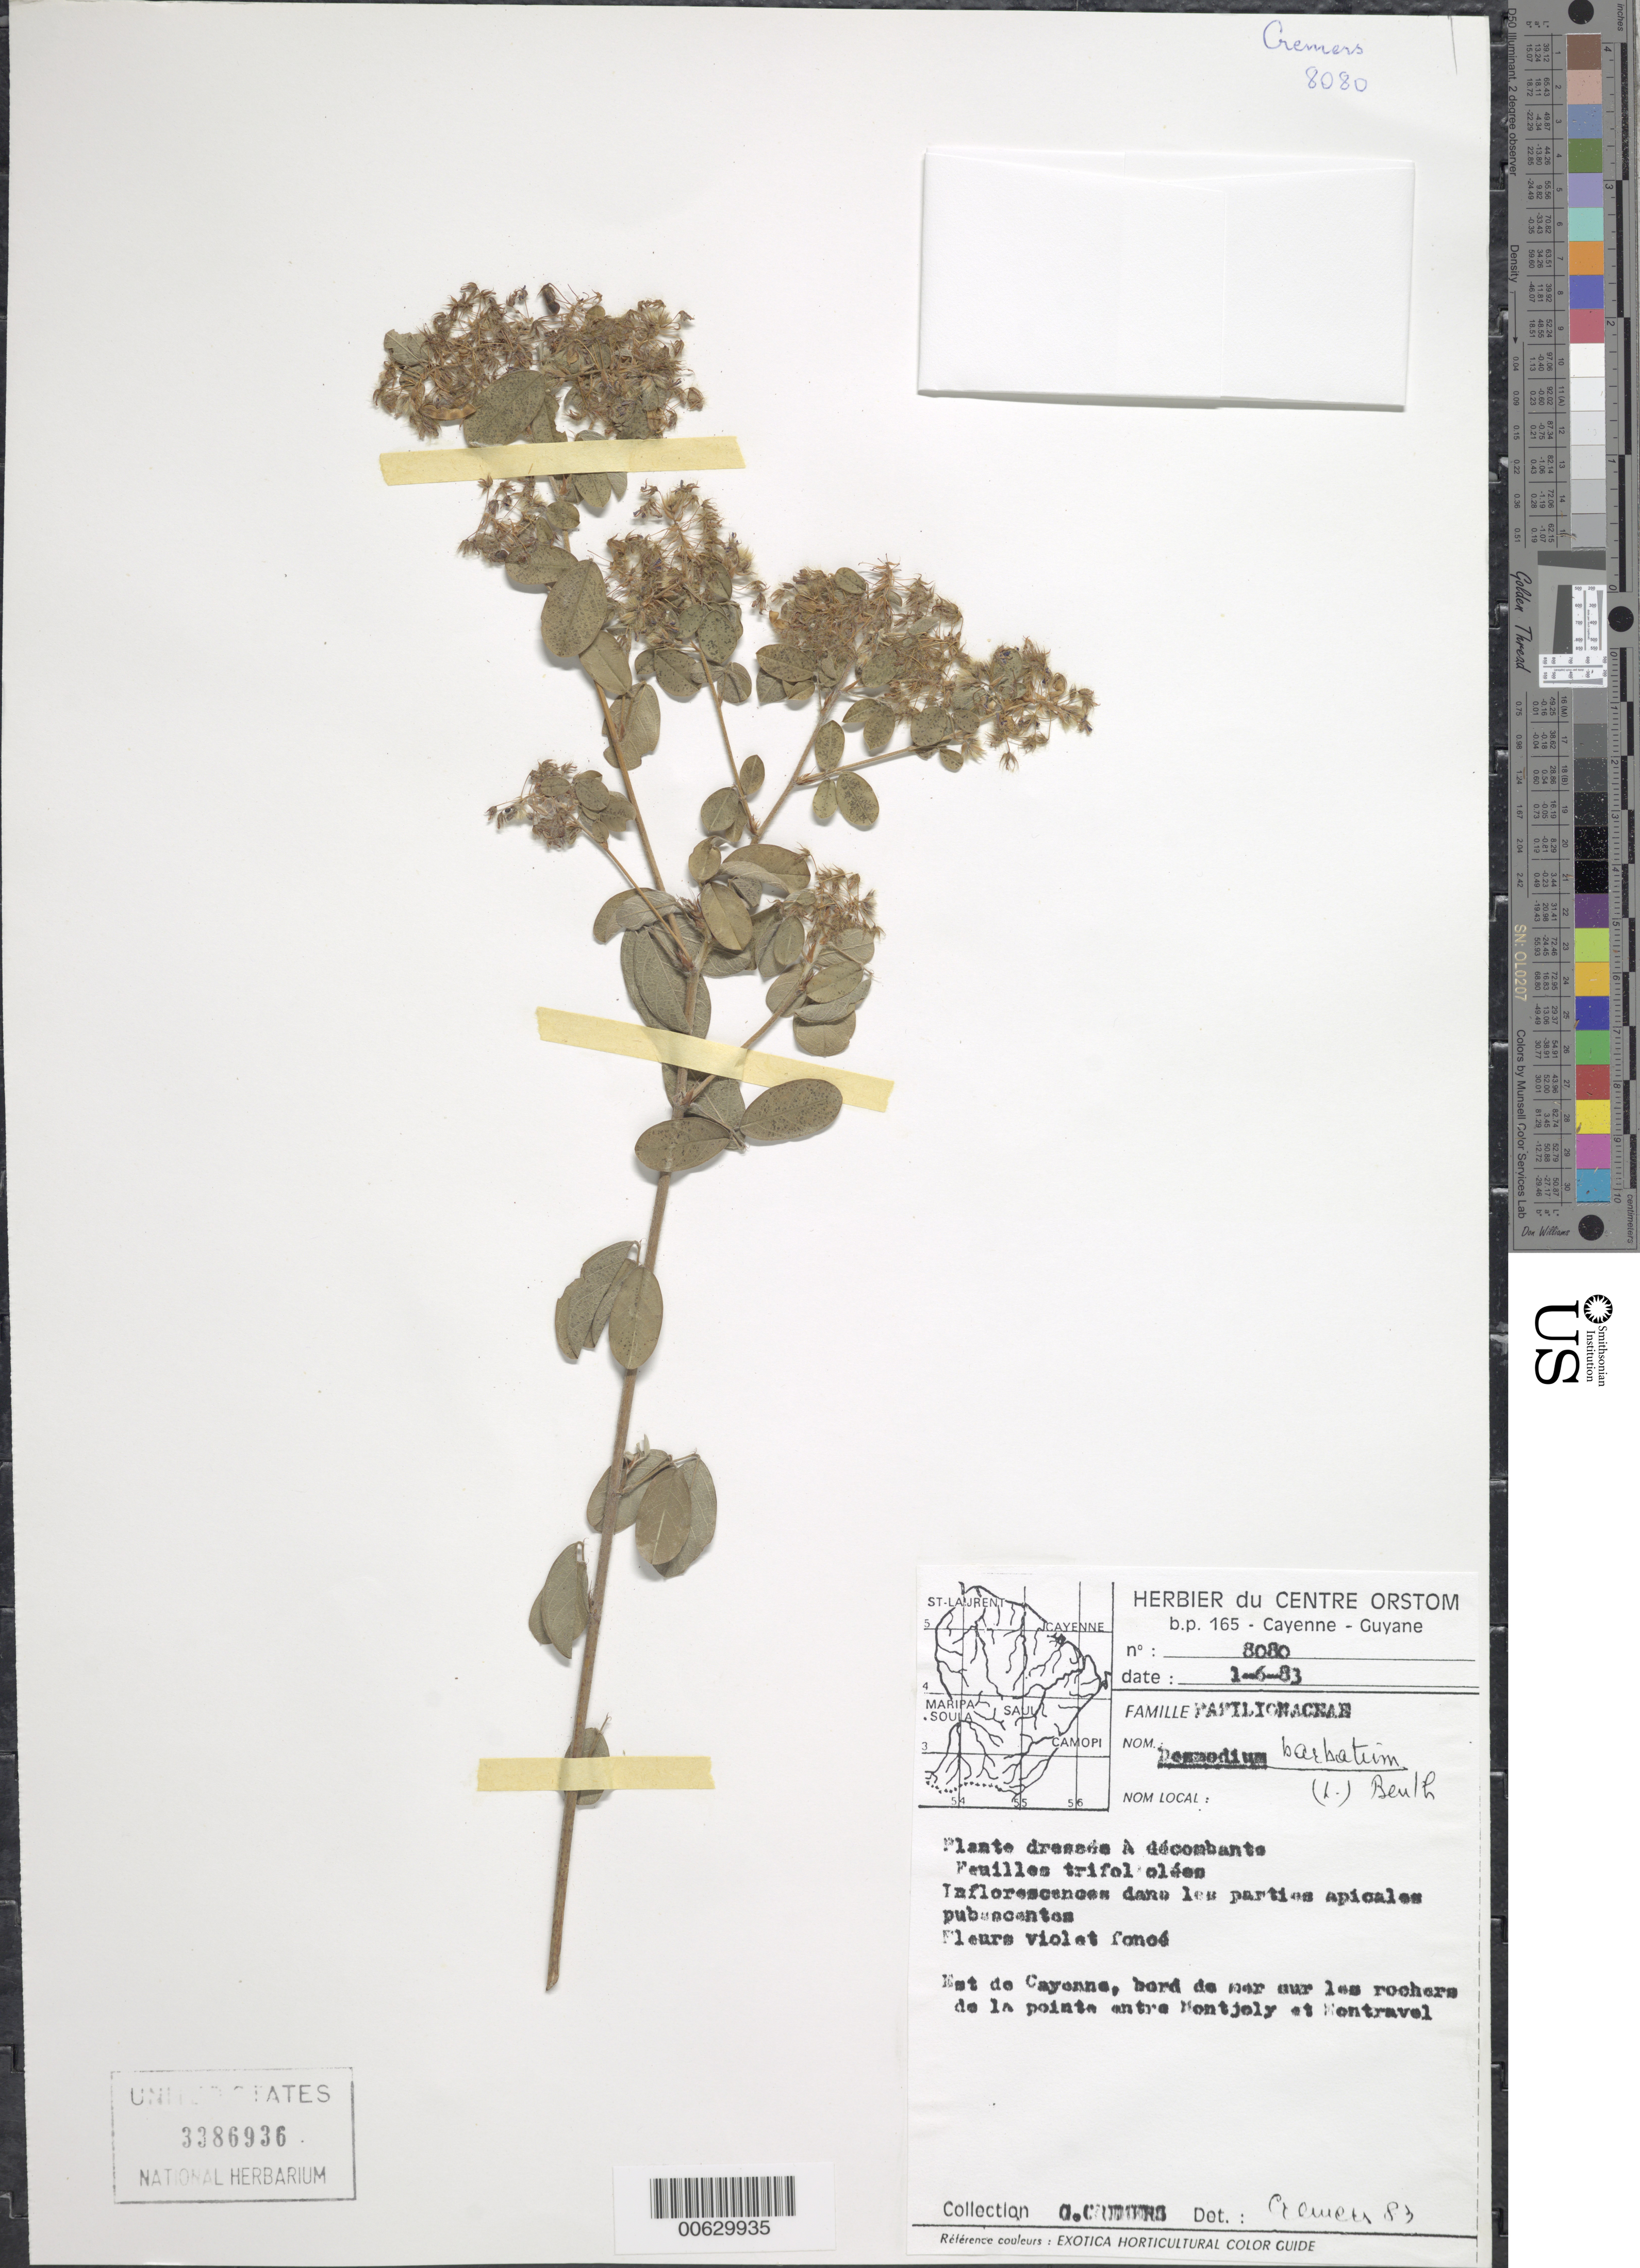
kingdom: Plantae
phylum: Tracheophyta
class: Magnoliopsida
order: Fabales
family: Fabaceae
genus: Grona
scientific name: Grona barbata var. barbata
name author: (L.) H. Ohashi & K. Ohashi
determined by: Strong, Mark T., (BOT), Smithsonian Institution - National Museum of Natural History (UNITED STATES)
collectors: G. Cremers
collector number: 8080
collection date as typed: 1-Jun-83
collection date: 1983-06-01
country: French Guiana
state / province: Cayenne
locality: Cayenne, east of, betw. Montjoly and Montravel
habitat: Seaside, on rocks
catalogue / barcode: US 3386936